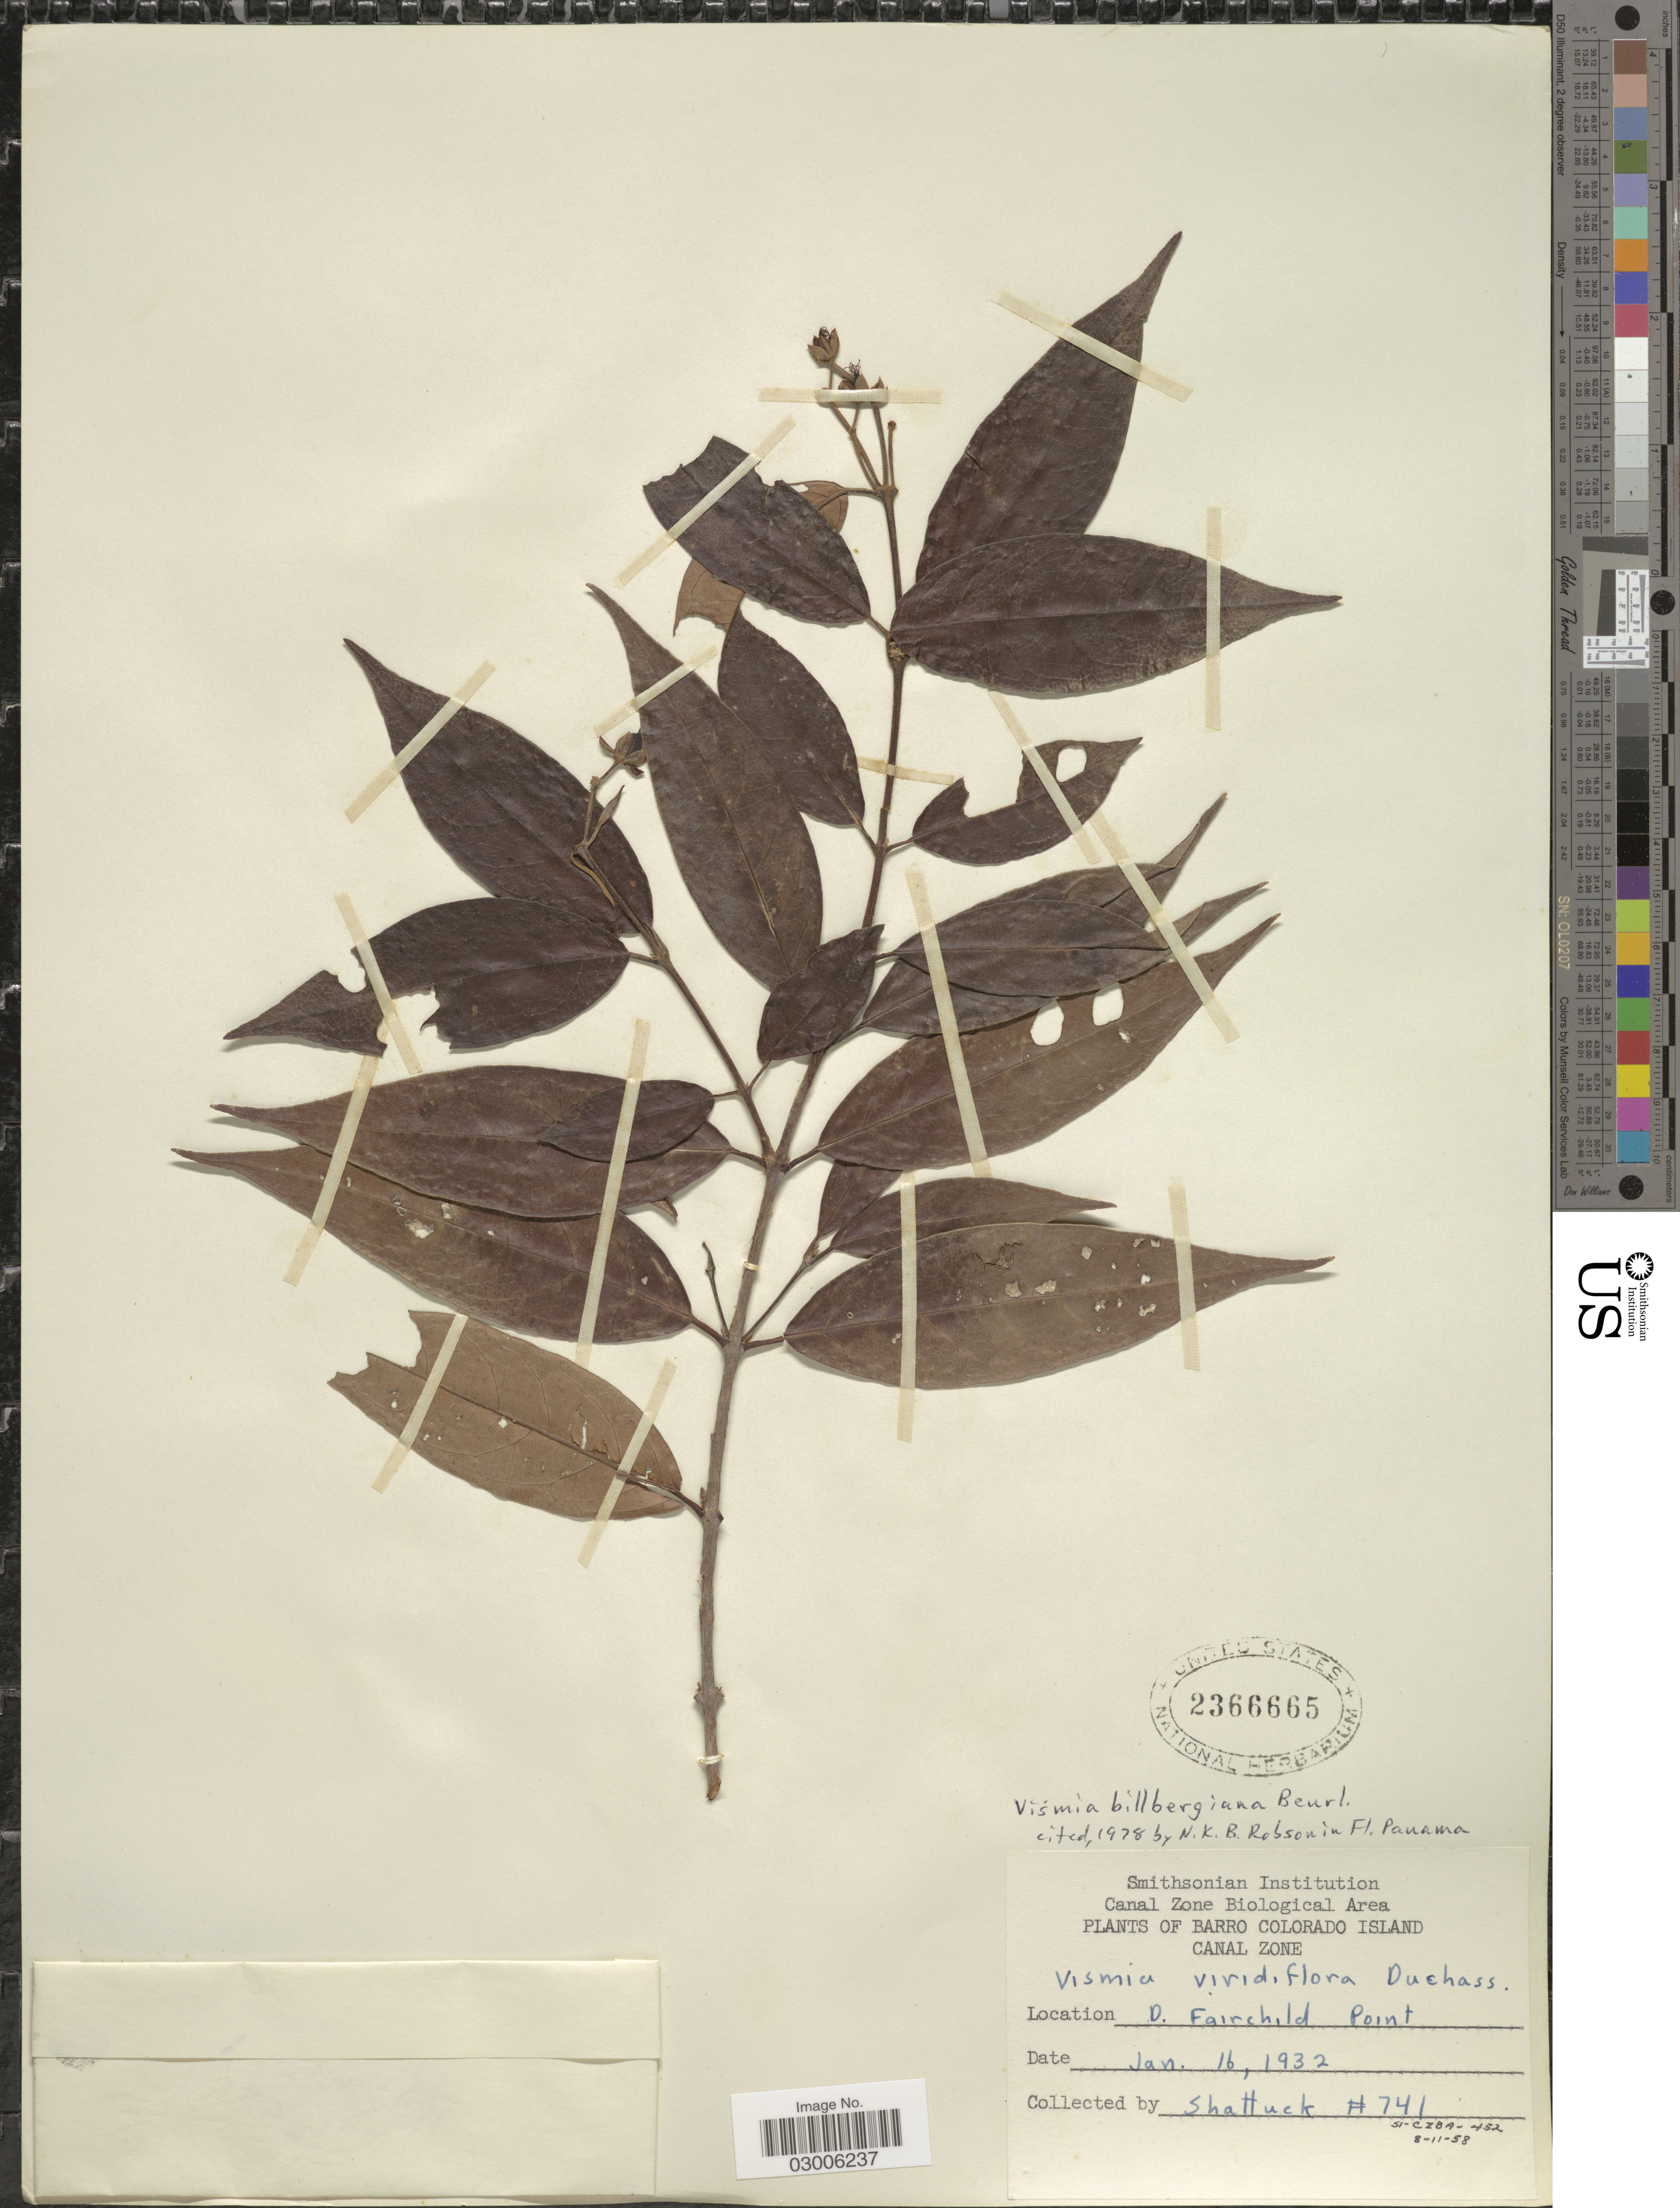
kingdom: Plantae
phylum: Tracheophyta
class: Magnoliopsida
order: Malpighiales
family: Hypericaceae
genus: Vismia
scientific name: Vismia billbergiana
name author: Beurl.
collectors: Shattuck, --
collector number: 741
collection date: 1932-01-16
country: Panama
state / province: Panamá Oeste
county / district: Canal Zone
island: Barro Colorado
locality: Barro Colorado Island. Canal Zone. D. Fairchild Point.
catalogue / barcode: US 2366665